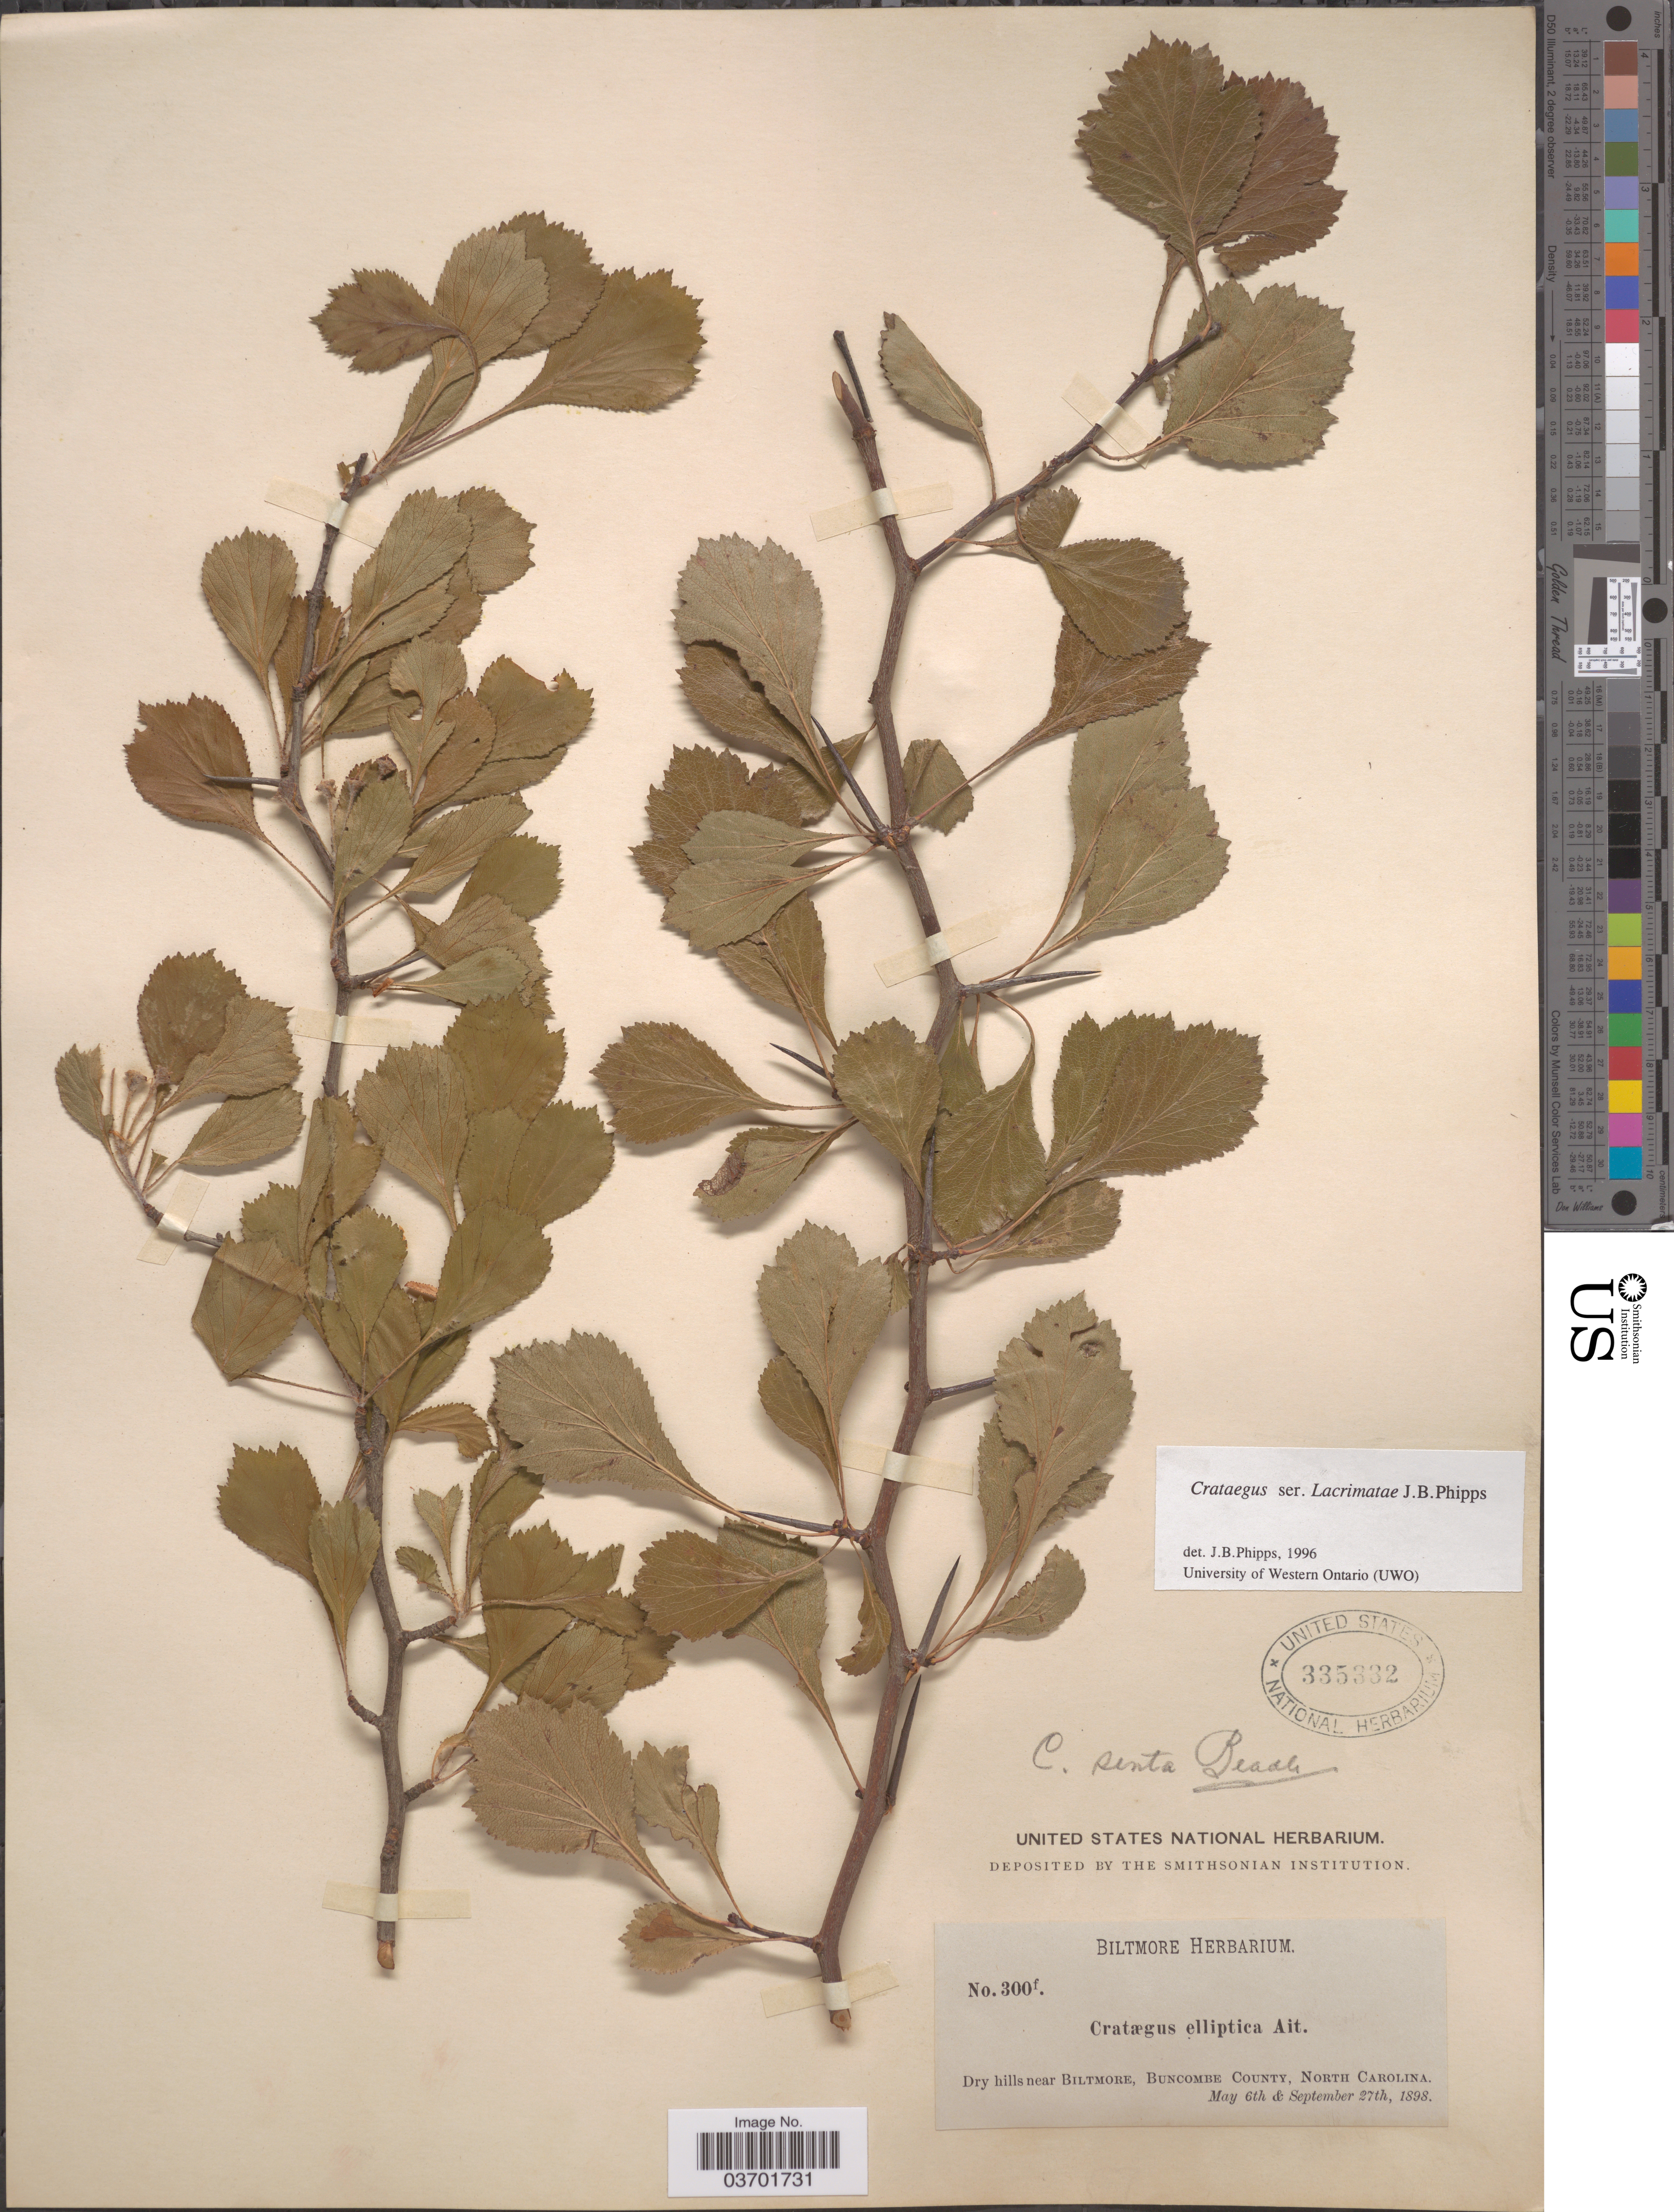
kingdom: Plantae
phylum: Tracheophyta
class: Magnoliopsida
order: Rosales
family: Rosaceae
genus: Crataegus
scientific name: Crataegus senta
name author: Beadle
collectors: ex herb. Biltmore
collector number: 300f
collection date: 1898-05-06/1898-09-27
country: United States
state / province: North Carolina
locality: Dry hills near Biltmore, Buncombe County.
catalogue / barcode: US 335332